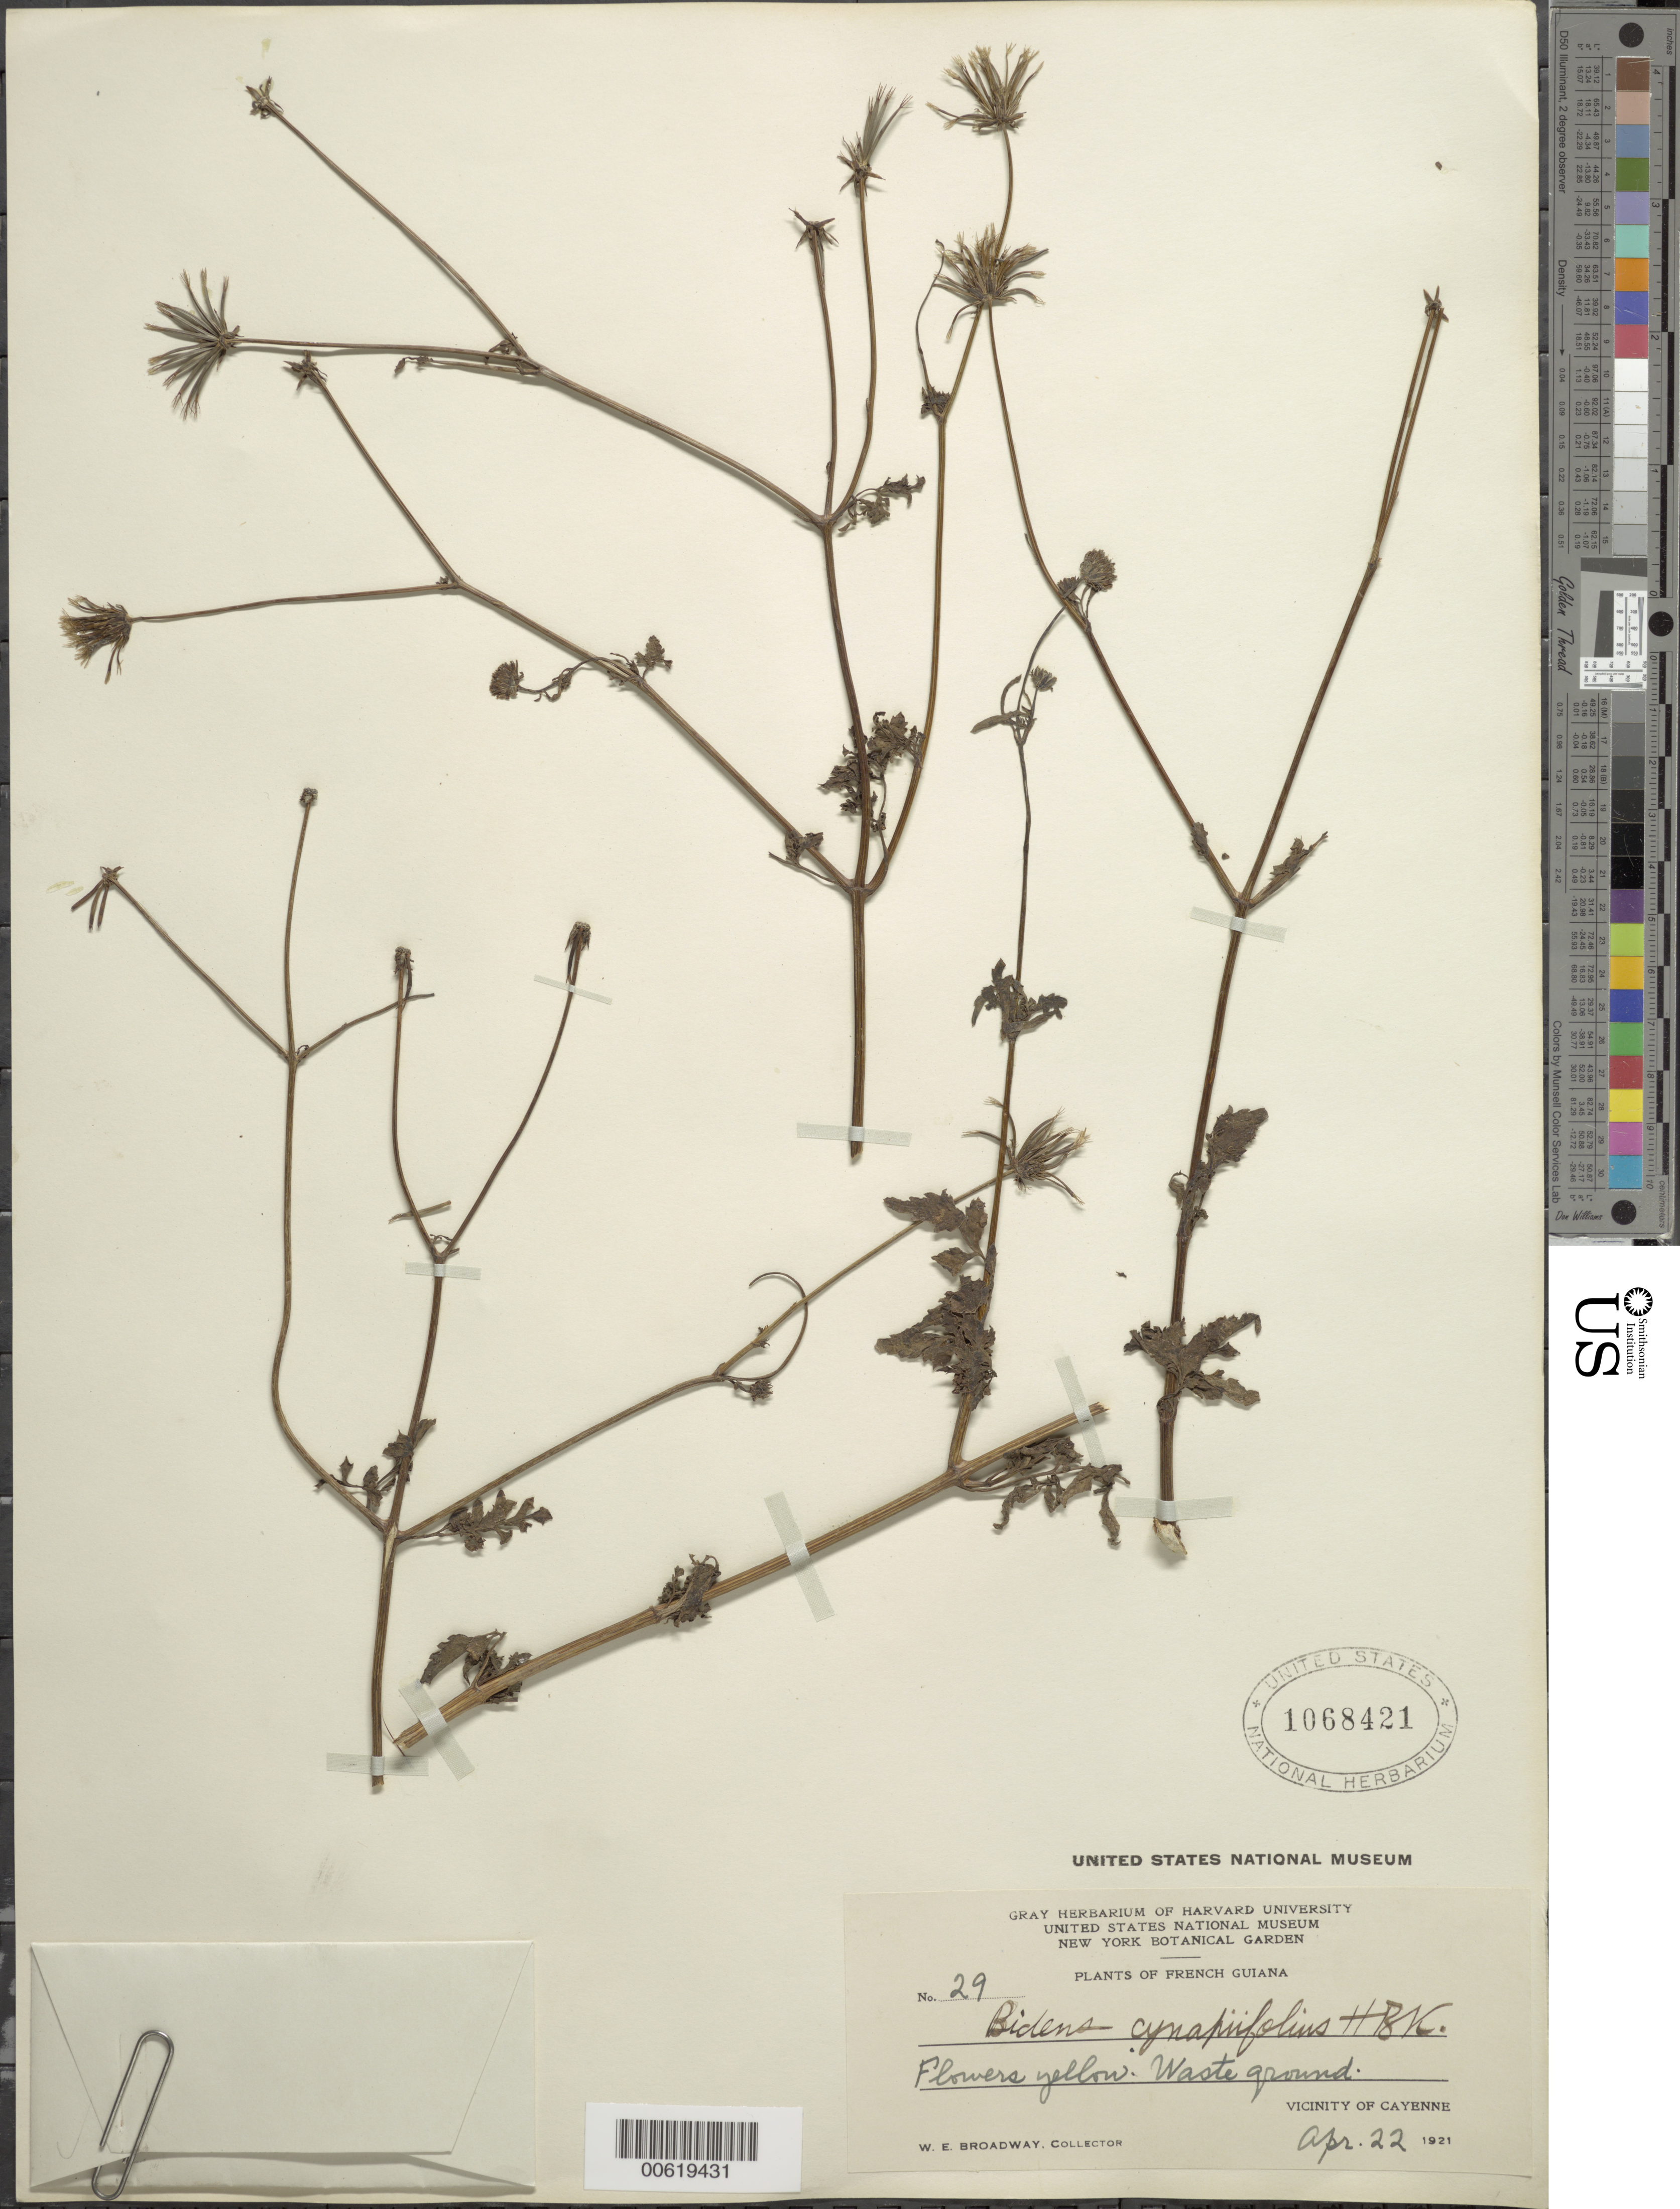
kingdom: Plantae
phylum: Tracheophyta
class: Magnoliopsida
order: Asterales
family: Asteraceae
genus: Bidens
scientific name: Bidens cynapiifolia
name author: Kunth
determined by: Pruski, J. F.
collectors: W. E. Broadway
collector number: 29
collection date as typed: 22-Apr-21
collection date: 1921-04-22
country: French Guiana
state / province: Cayenne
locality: Cayenne, vic.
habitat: Waste ground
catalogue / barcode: US 1068421